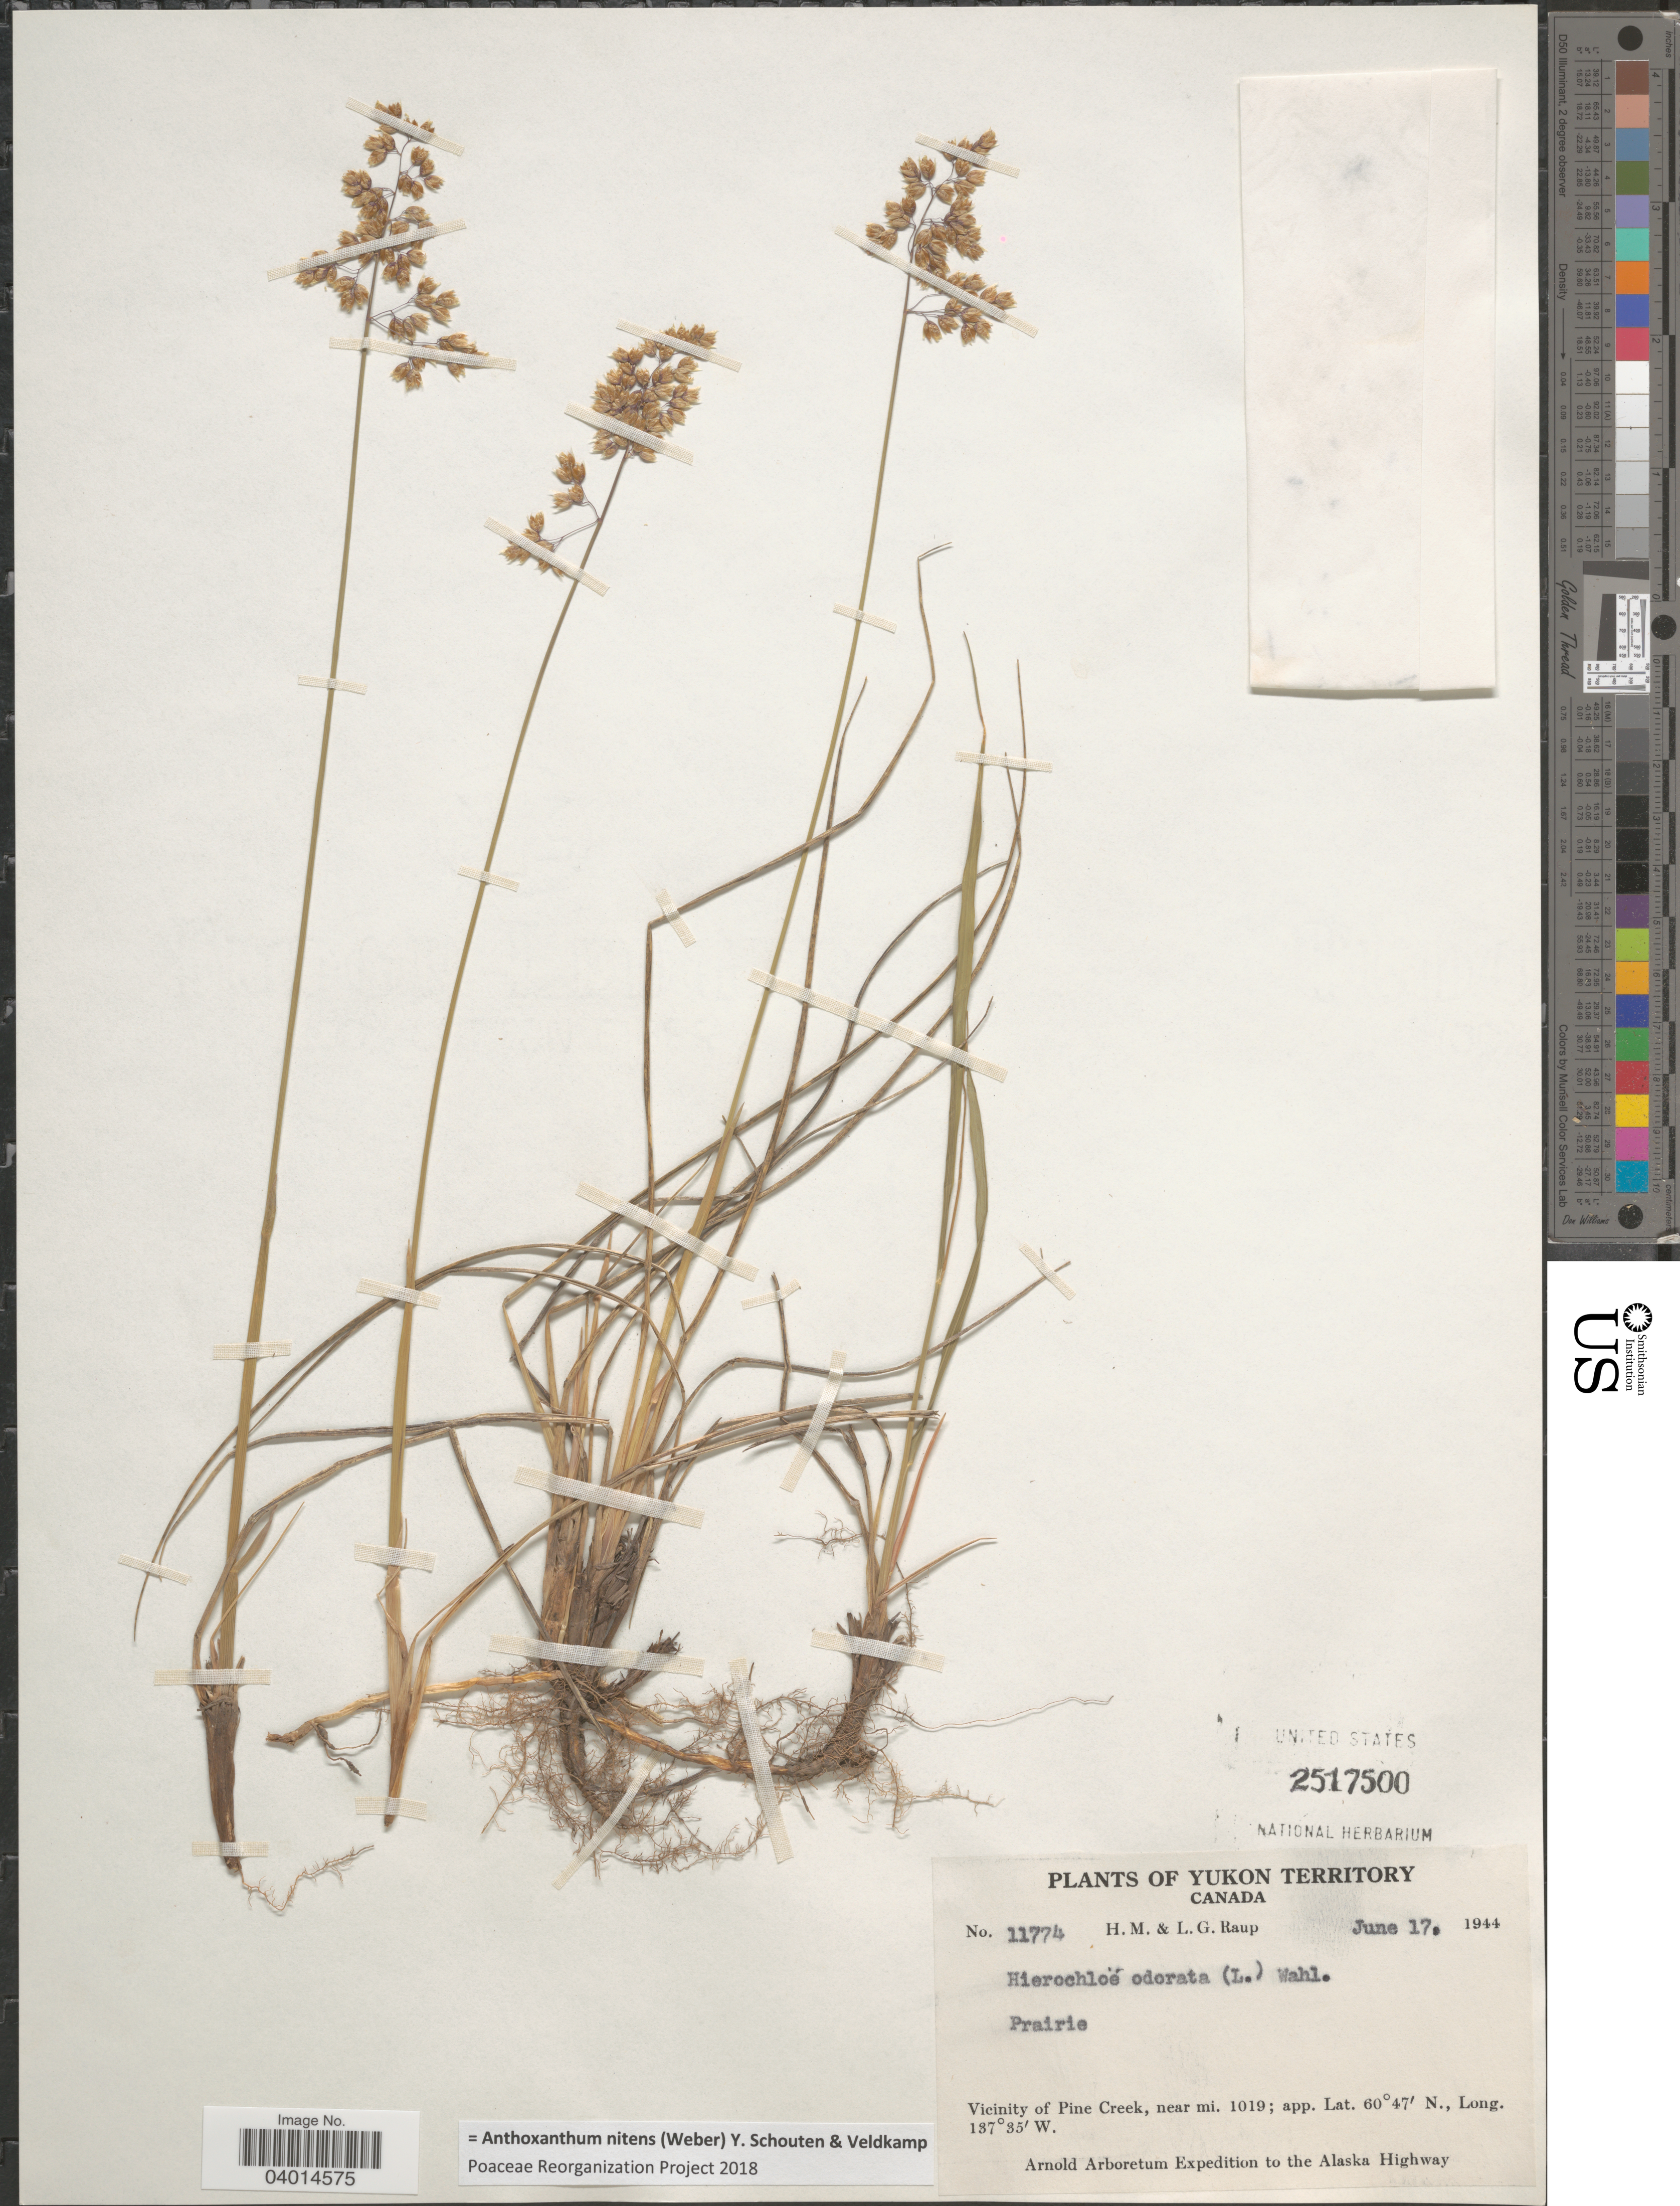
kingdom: Plantae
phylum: Tracheophyta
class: Liliopsida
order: Poales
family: Poaceae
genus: Anthoxanthum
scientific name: Anthoxanthum nitens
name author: (G.H. Weber) R.T.A. Schouten & Veldkamp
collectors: H. Raup & L. Raup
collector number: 11774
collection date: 1944-06-17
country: Canada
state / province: Yukon Territory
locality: Vicinity of Pine Creek, near mi. 1019. The Alaska Highway.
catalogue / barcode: US 2517500